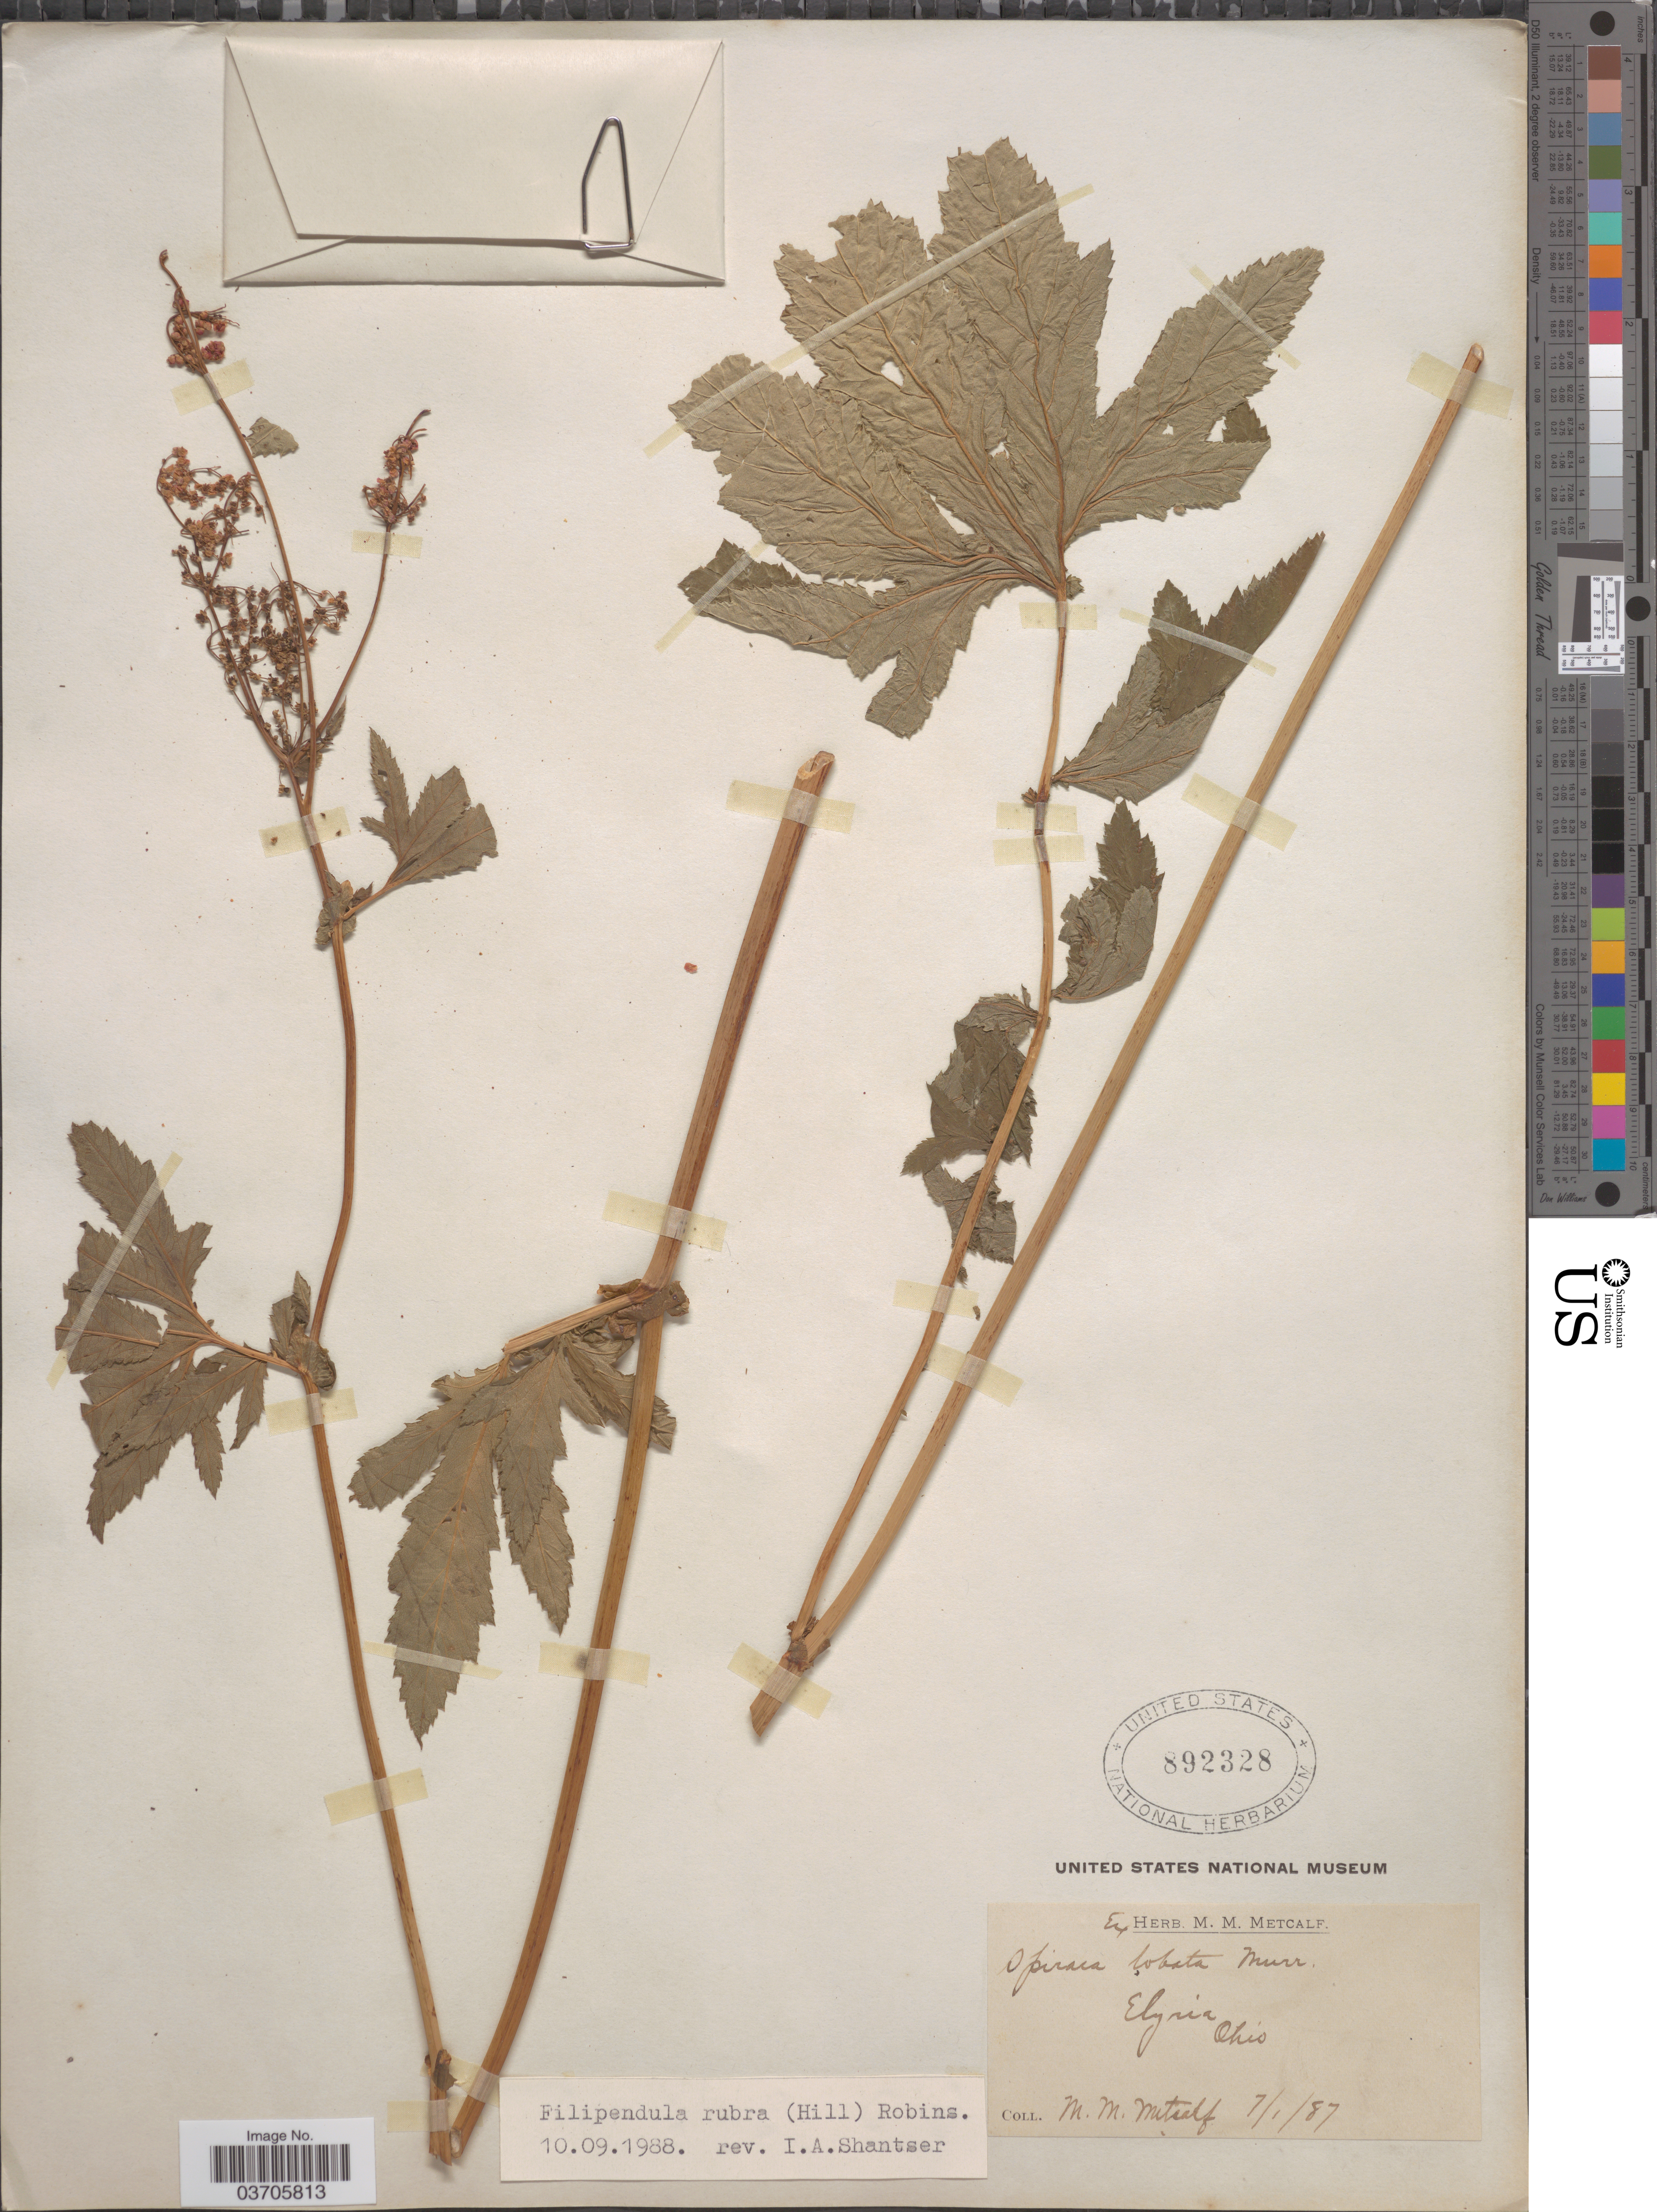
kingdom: Plantae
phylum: Tracheophyta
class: Magnoliopsida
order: Rosales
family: Rosaceae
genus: Filipendula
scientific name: Filipendula rubra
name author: (Hill) B.L. Rob.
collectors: M. Metcalf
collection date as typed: Transcribed d/m/y: 1/7/87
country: United States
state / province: Ohio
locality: Elyria.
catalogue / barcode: US 892328